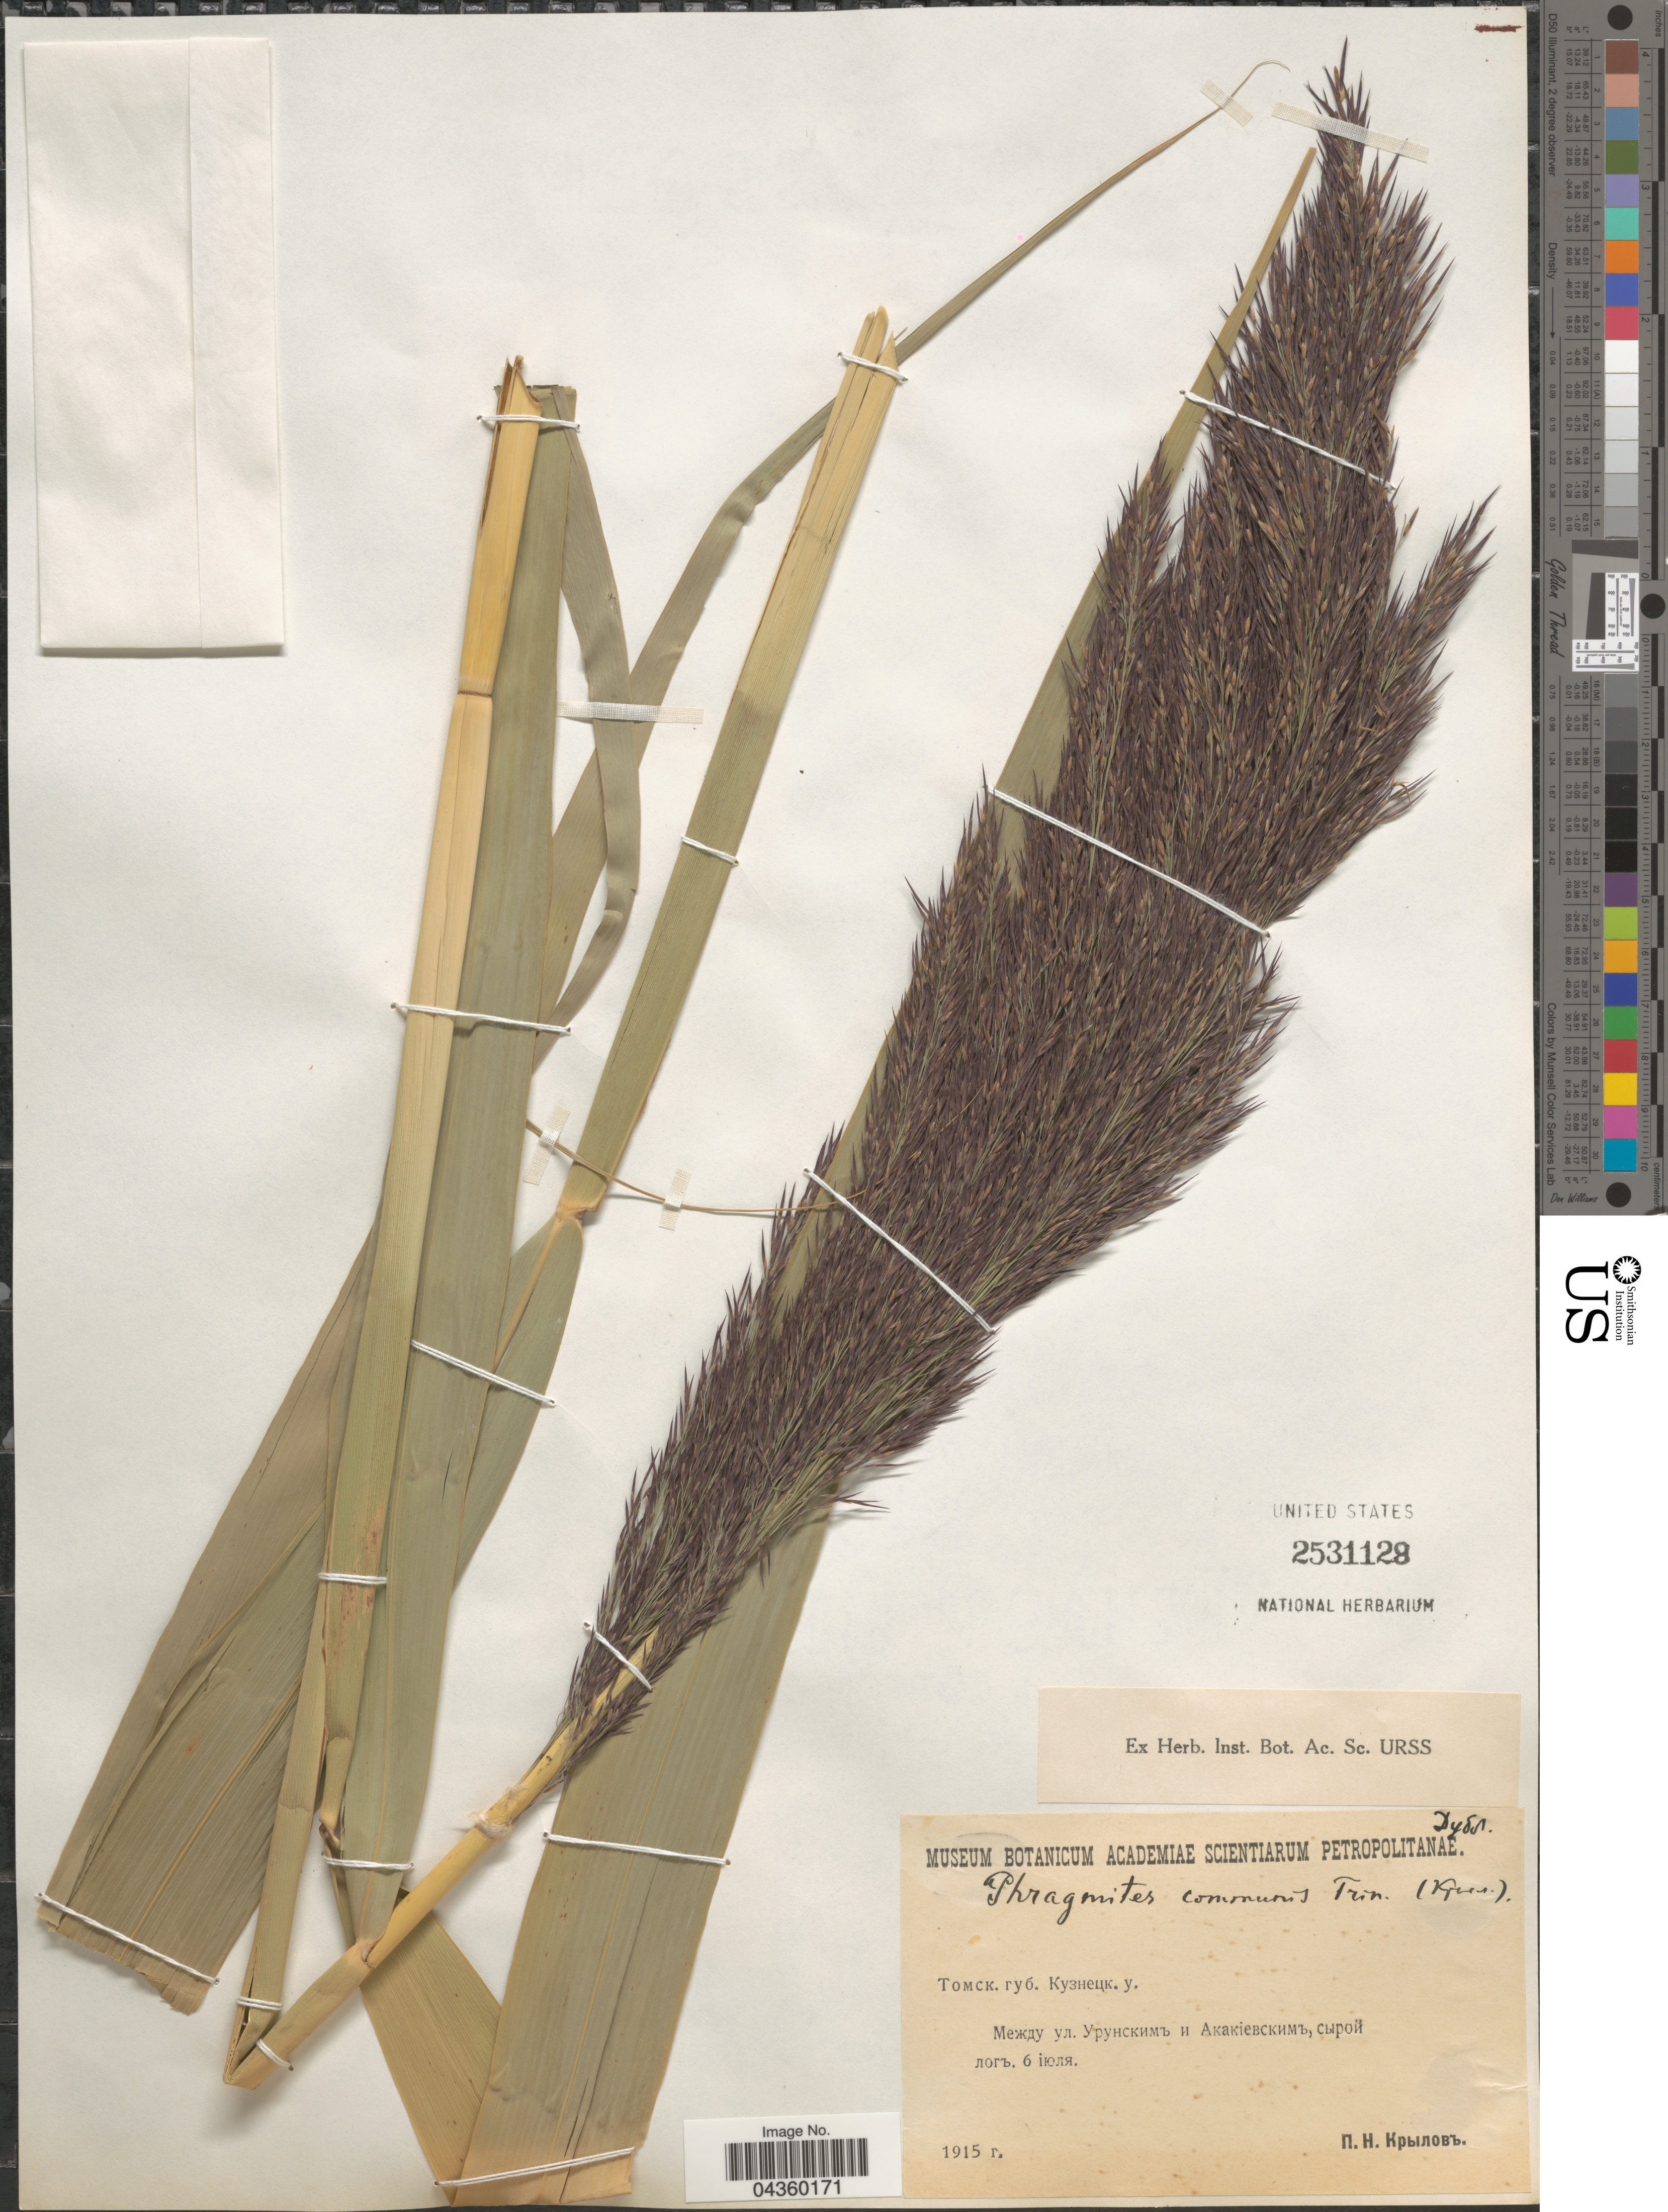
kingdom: Plantae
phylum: Tracheophyta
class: Liliopsida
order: Poales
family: Poaceae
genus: Phragmites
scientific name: Phragmites australis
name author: (Cav.) Trin. ex Steud.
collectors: P. Krylov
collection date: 1915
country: Russian Federation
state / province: Kemerovo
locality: Between Urunskim and Akakeevskim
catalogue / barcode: US 2531128